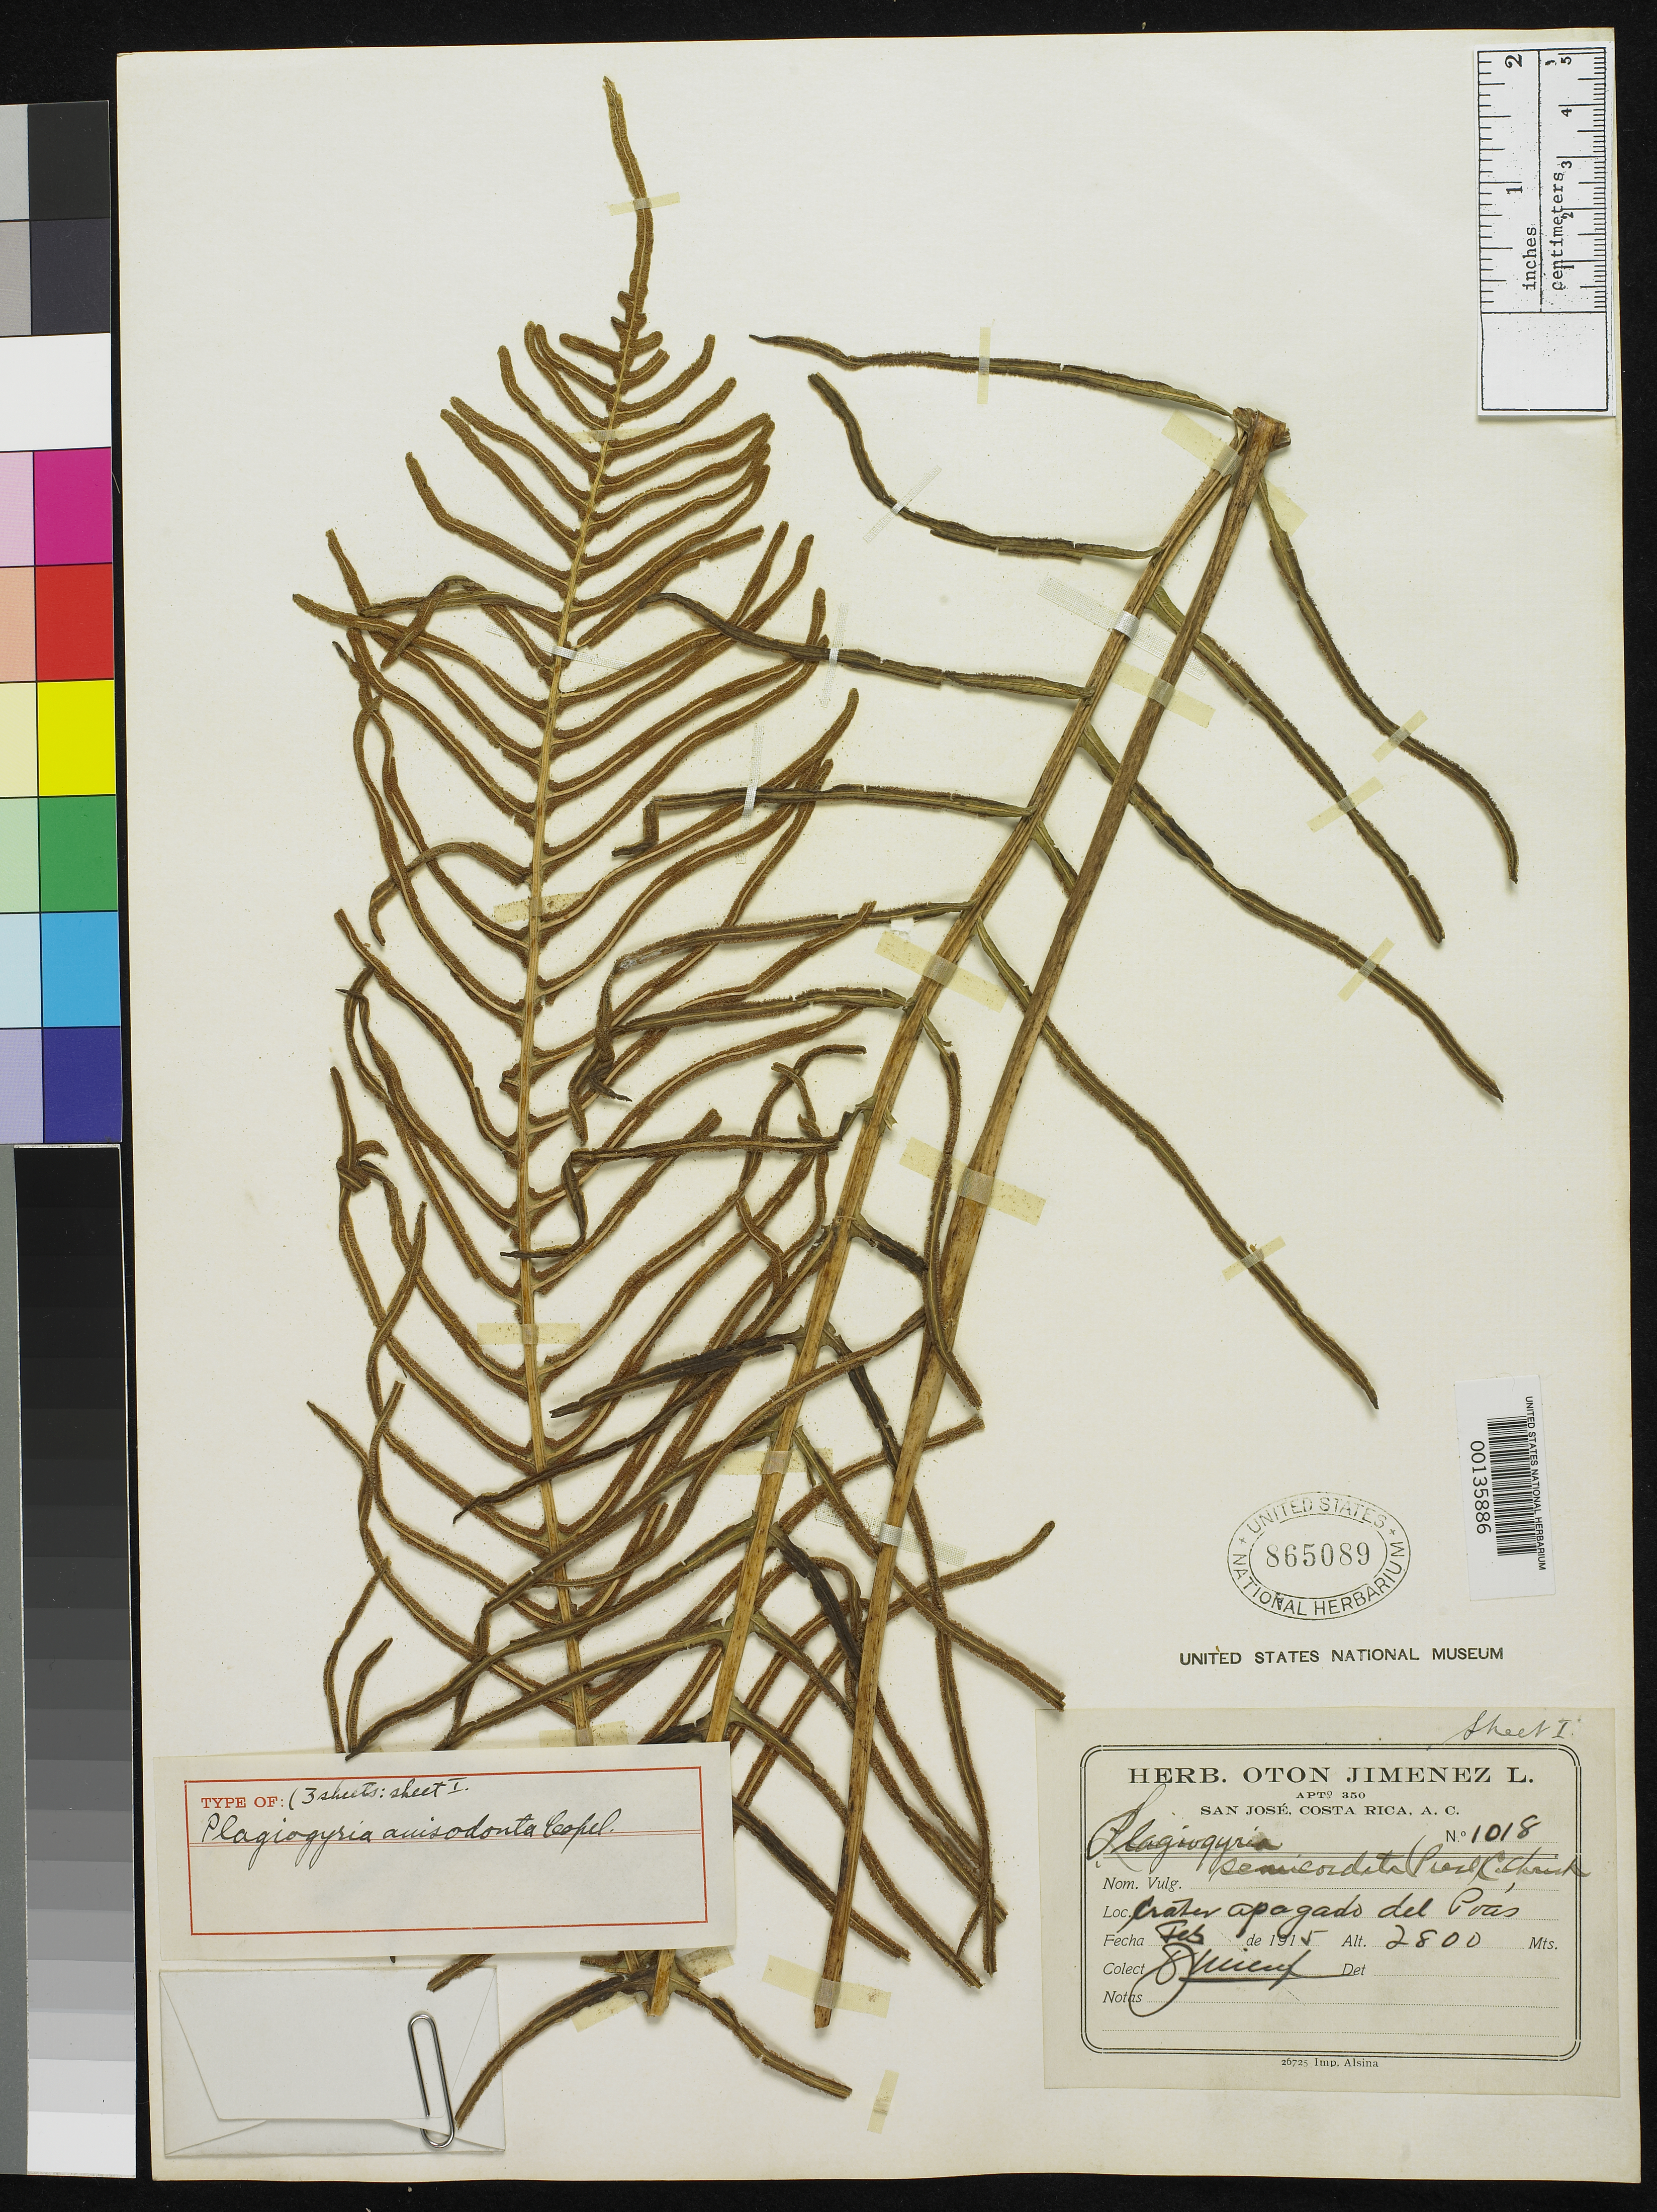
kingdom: Plantae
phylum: Tracheophyta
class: Polypodiopsida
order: Cyatheales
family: Plagiogyriaceae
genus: Plagiogyria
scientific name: Plagiogyria anisodonta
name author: Copel.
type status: Holotype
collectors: O. Jiménez L.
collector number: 1018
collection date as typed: Feb 1915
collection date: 1915-02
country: Costa Rica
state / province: San José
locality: Crater apagado del Poas [Extinguished crater of Poas].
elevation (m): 2800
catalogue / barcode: US 865089